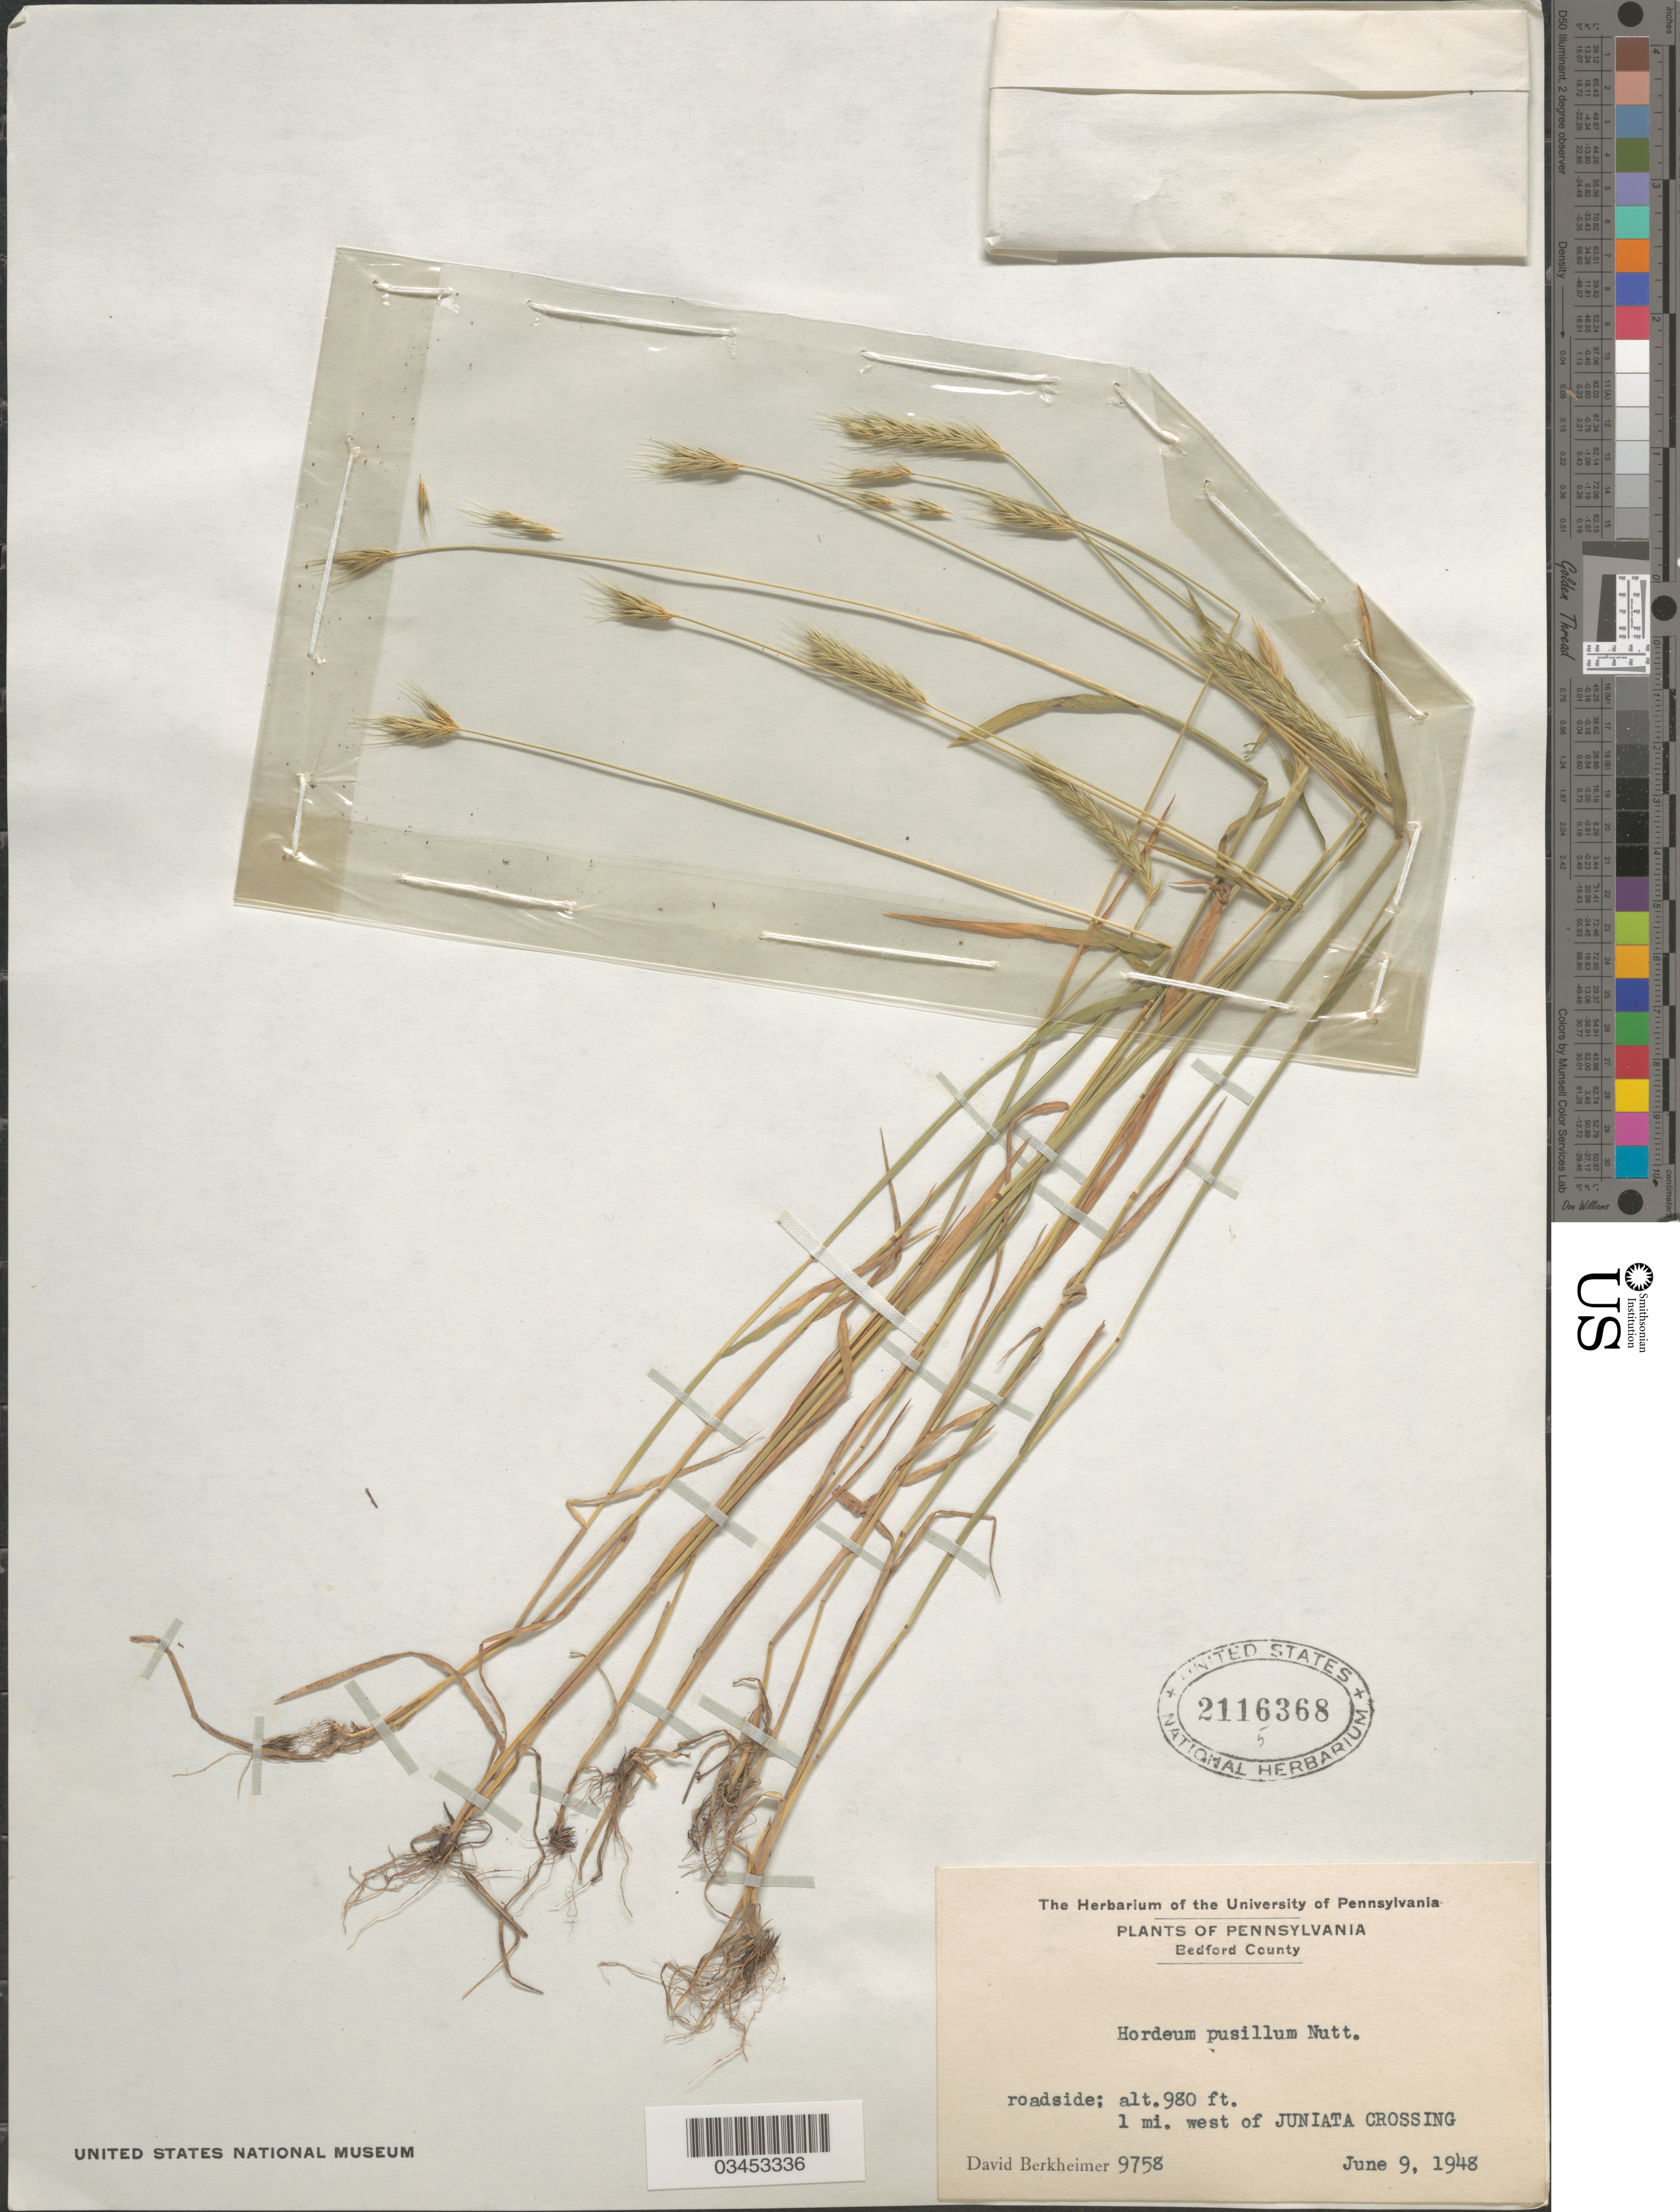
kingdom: Plantae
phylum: Tracheophyta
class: Liliopsida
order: Poales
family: Poaceae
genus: Hordeum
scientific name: Hordeum pusillum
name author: Nutt.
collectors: D. Berkheimer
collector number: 9758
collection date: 1948-06-09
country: United States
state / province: Pennsylvania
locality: Bedford County. Roadside; 1 mi. west of Juniata Crossing.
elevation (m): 299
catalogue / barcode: US 2116368